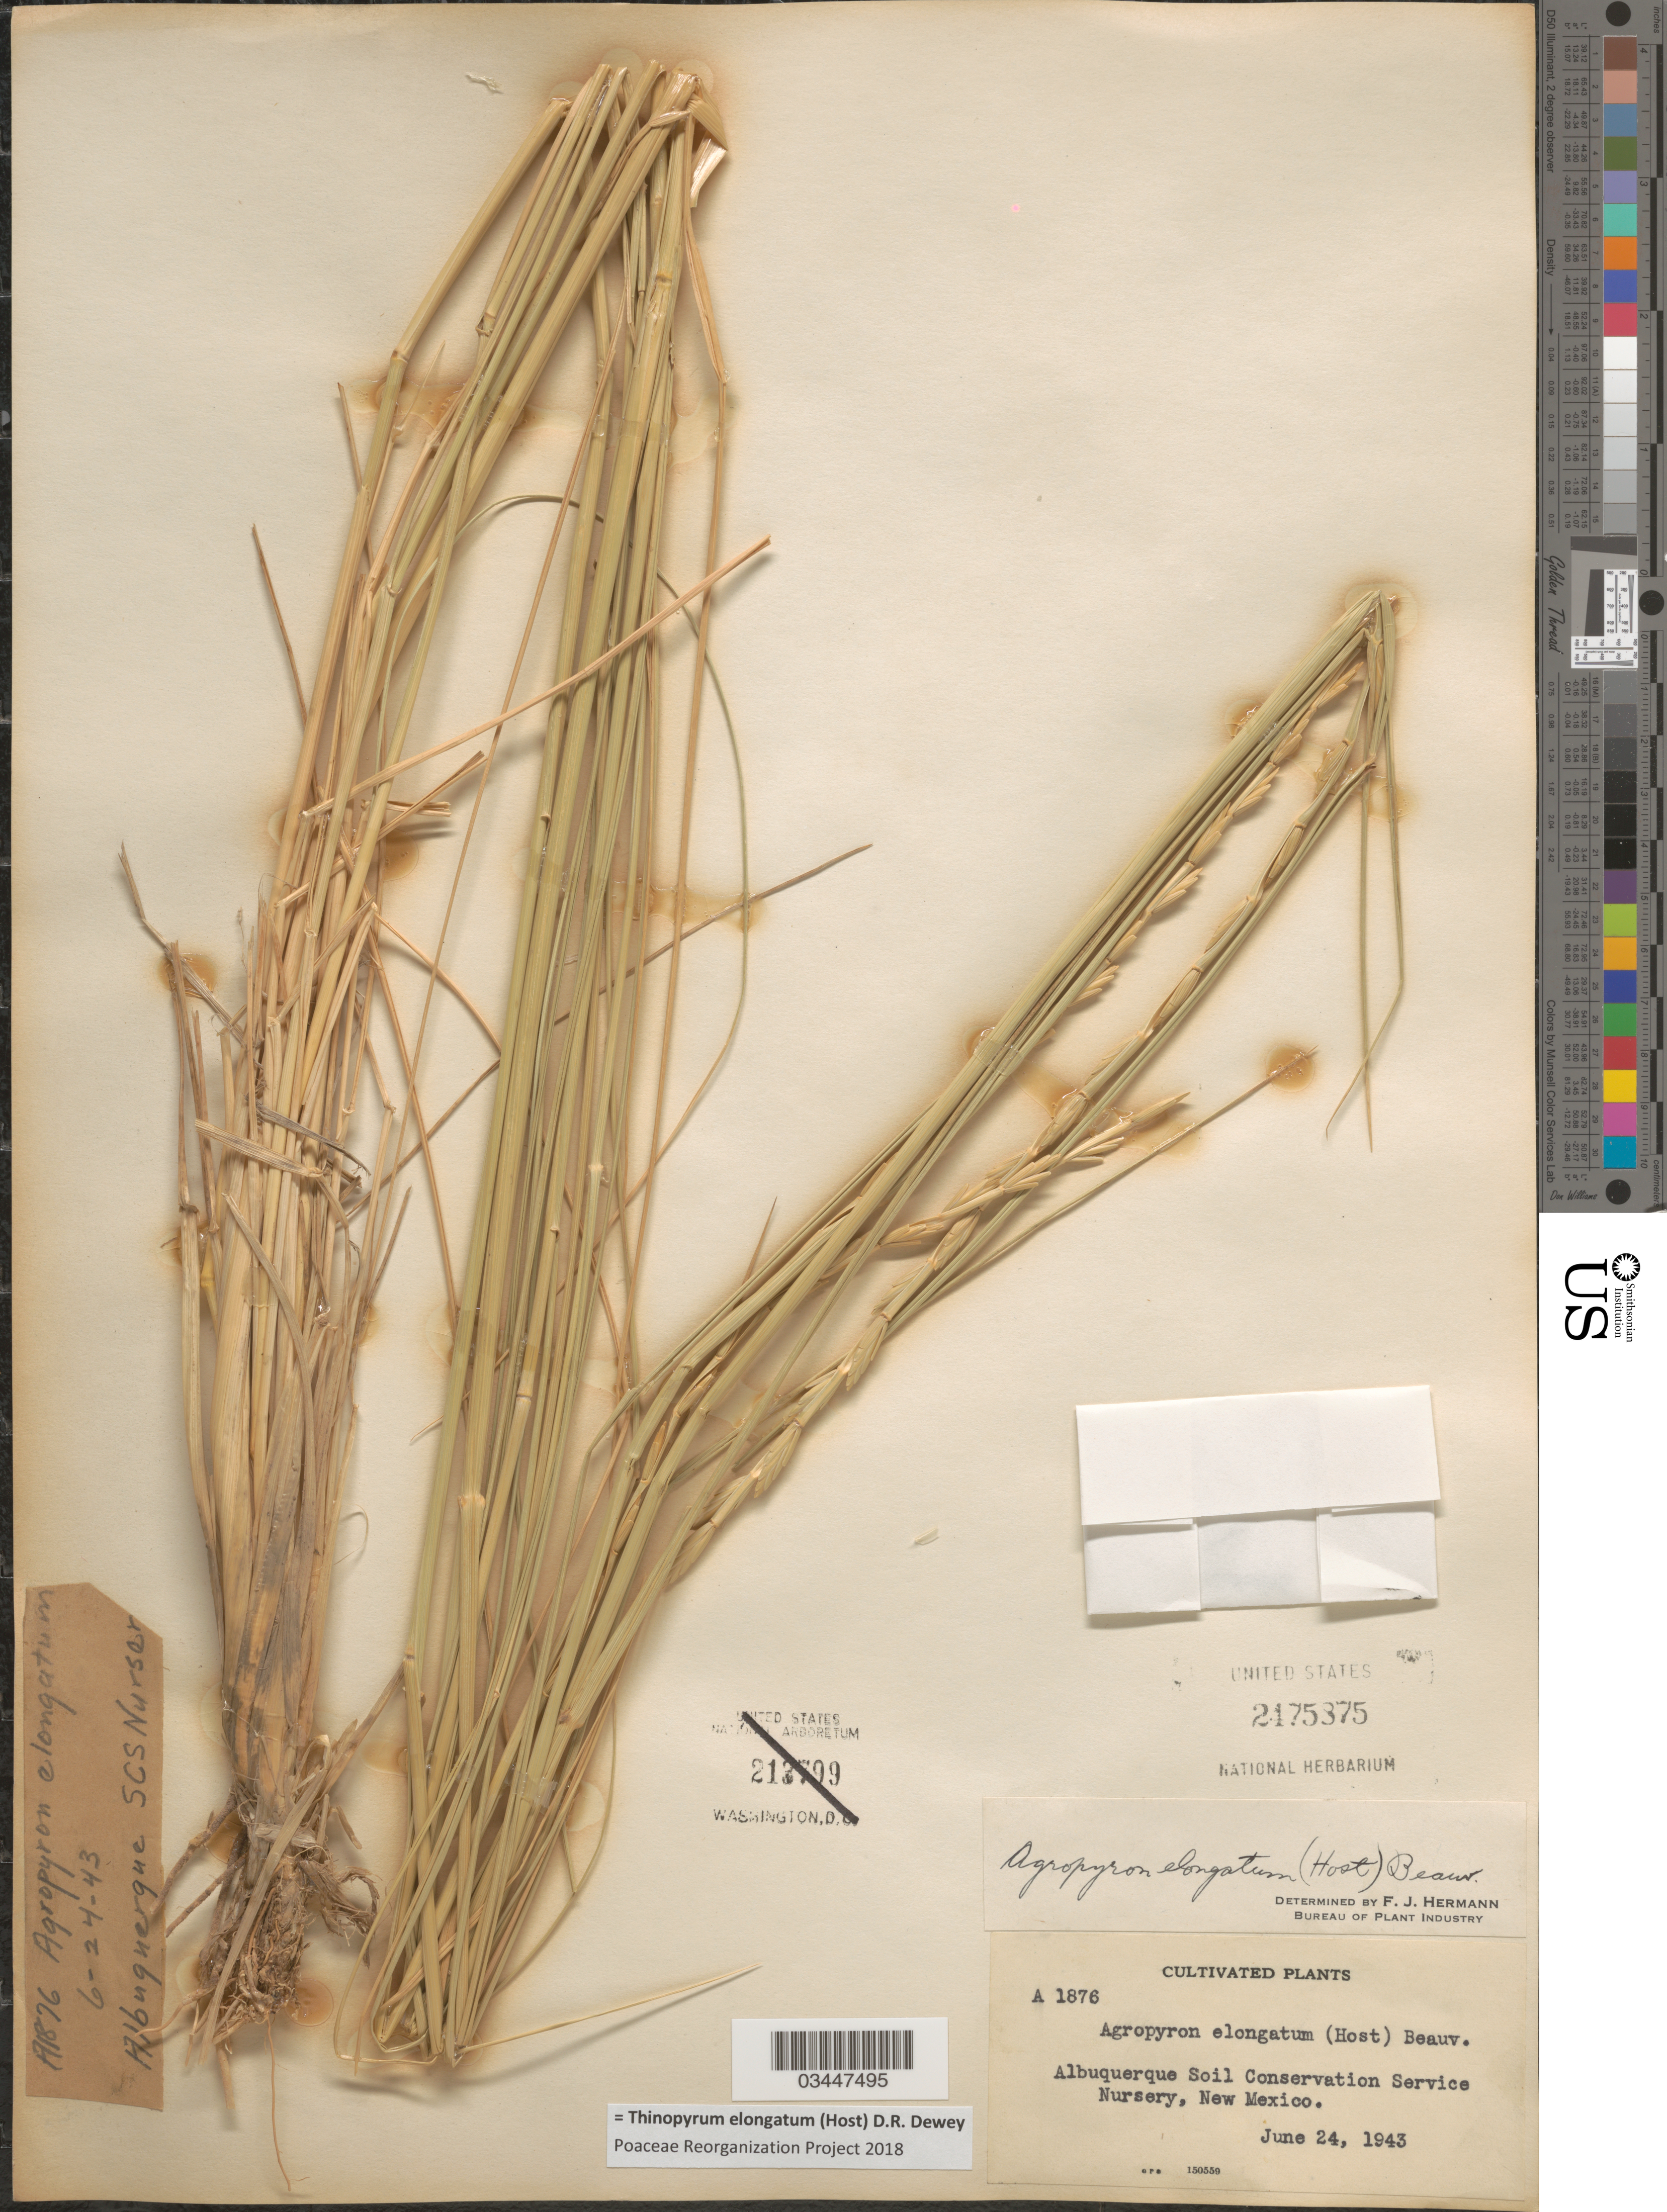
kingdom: Plantae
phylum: Tracheophyta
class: Liliopsida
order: Poales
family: Poaceae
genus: Thinopyrum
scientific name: Thinopyrum elongatum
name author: (Host) Barkworth & Dewey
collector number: A1876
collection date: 1943-06-24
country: United States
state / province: New Mexico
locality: Albuquerque Soil Conservation Service Nursery.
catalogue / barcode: US 2475875